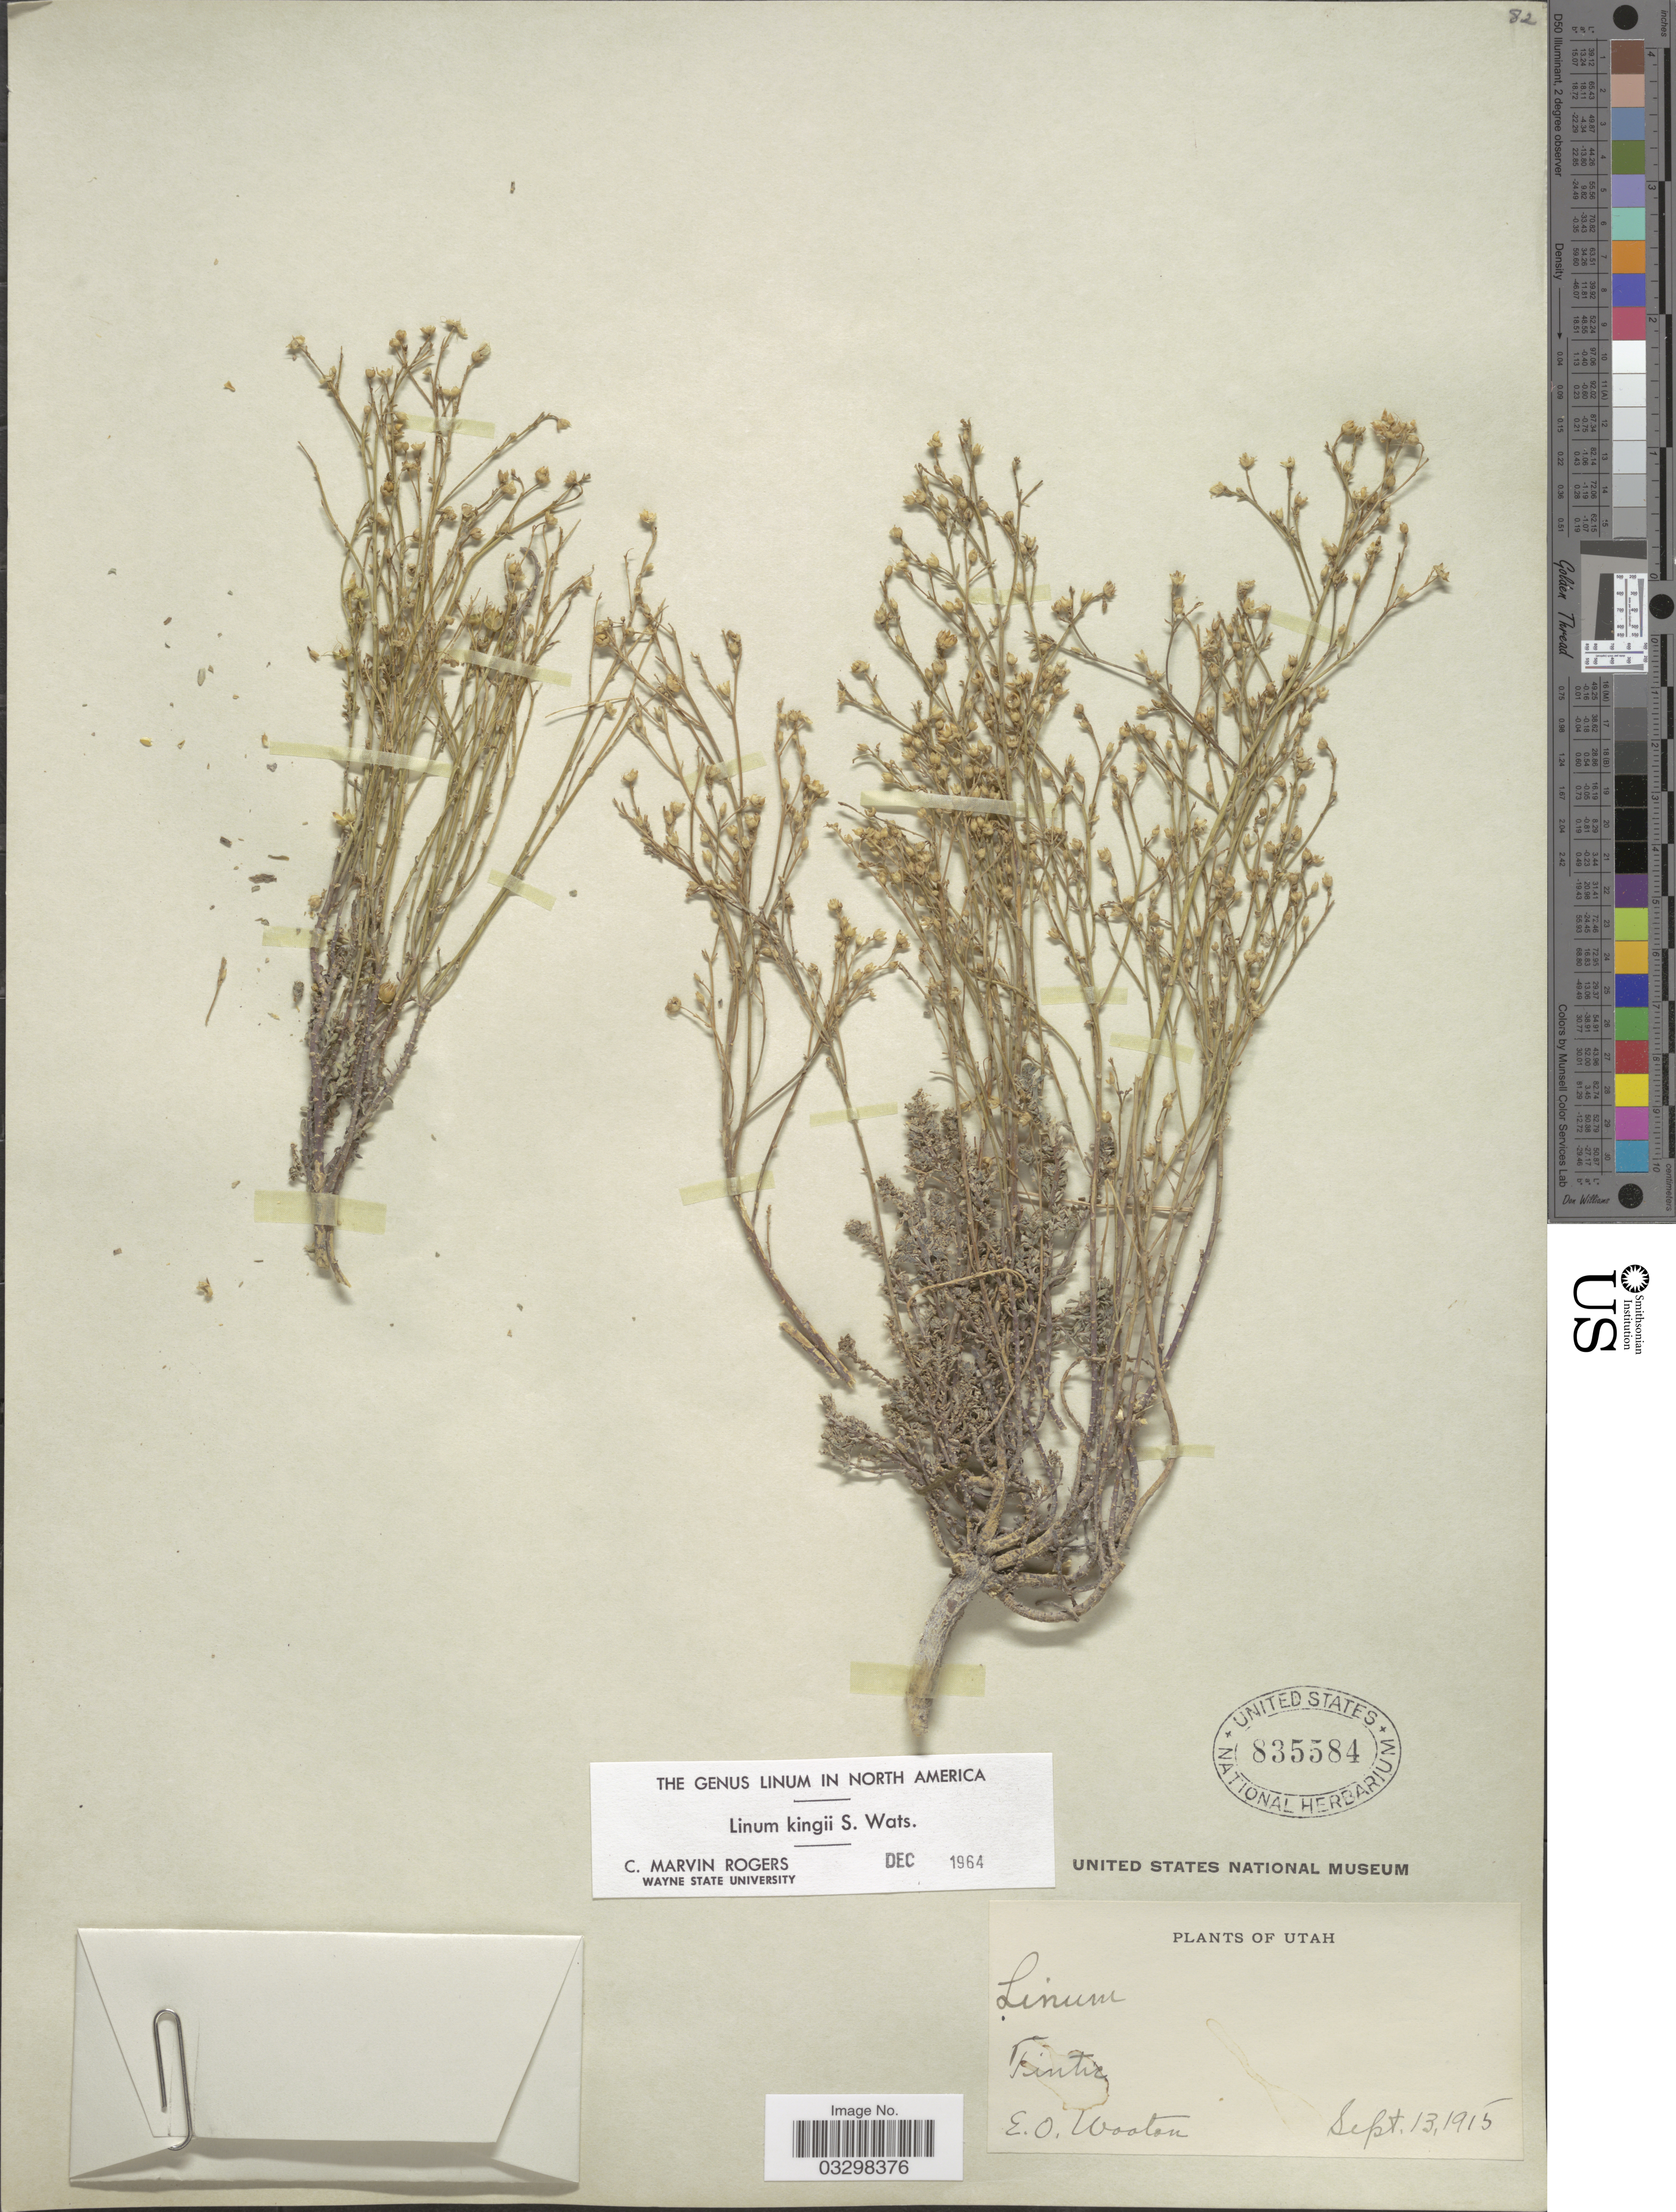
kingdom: Plantae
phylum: Tracheophyta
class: Magnoliopsida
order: Apiales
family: Apiaceae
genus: Selinum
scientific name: Selinum kingii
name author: S. Watson in C. King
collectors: E. O. Wooton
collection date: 1915-09-13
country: United States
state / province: Utah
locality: Tintic.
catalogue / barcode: US 835584